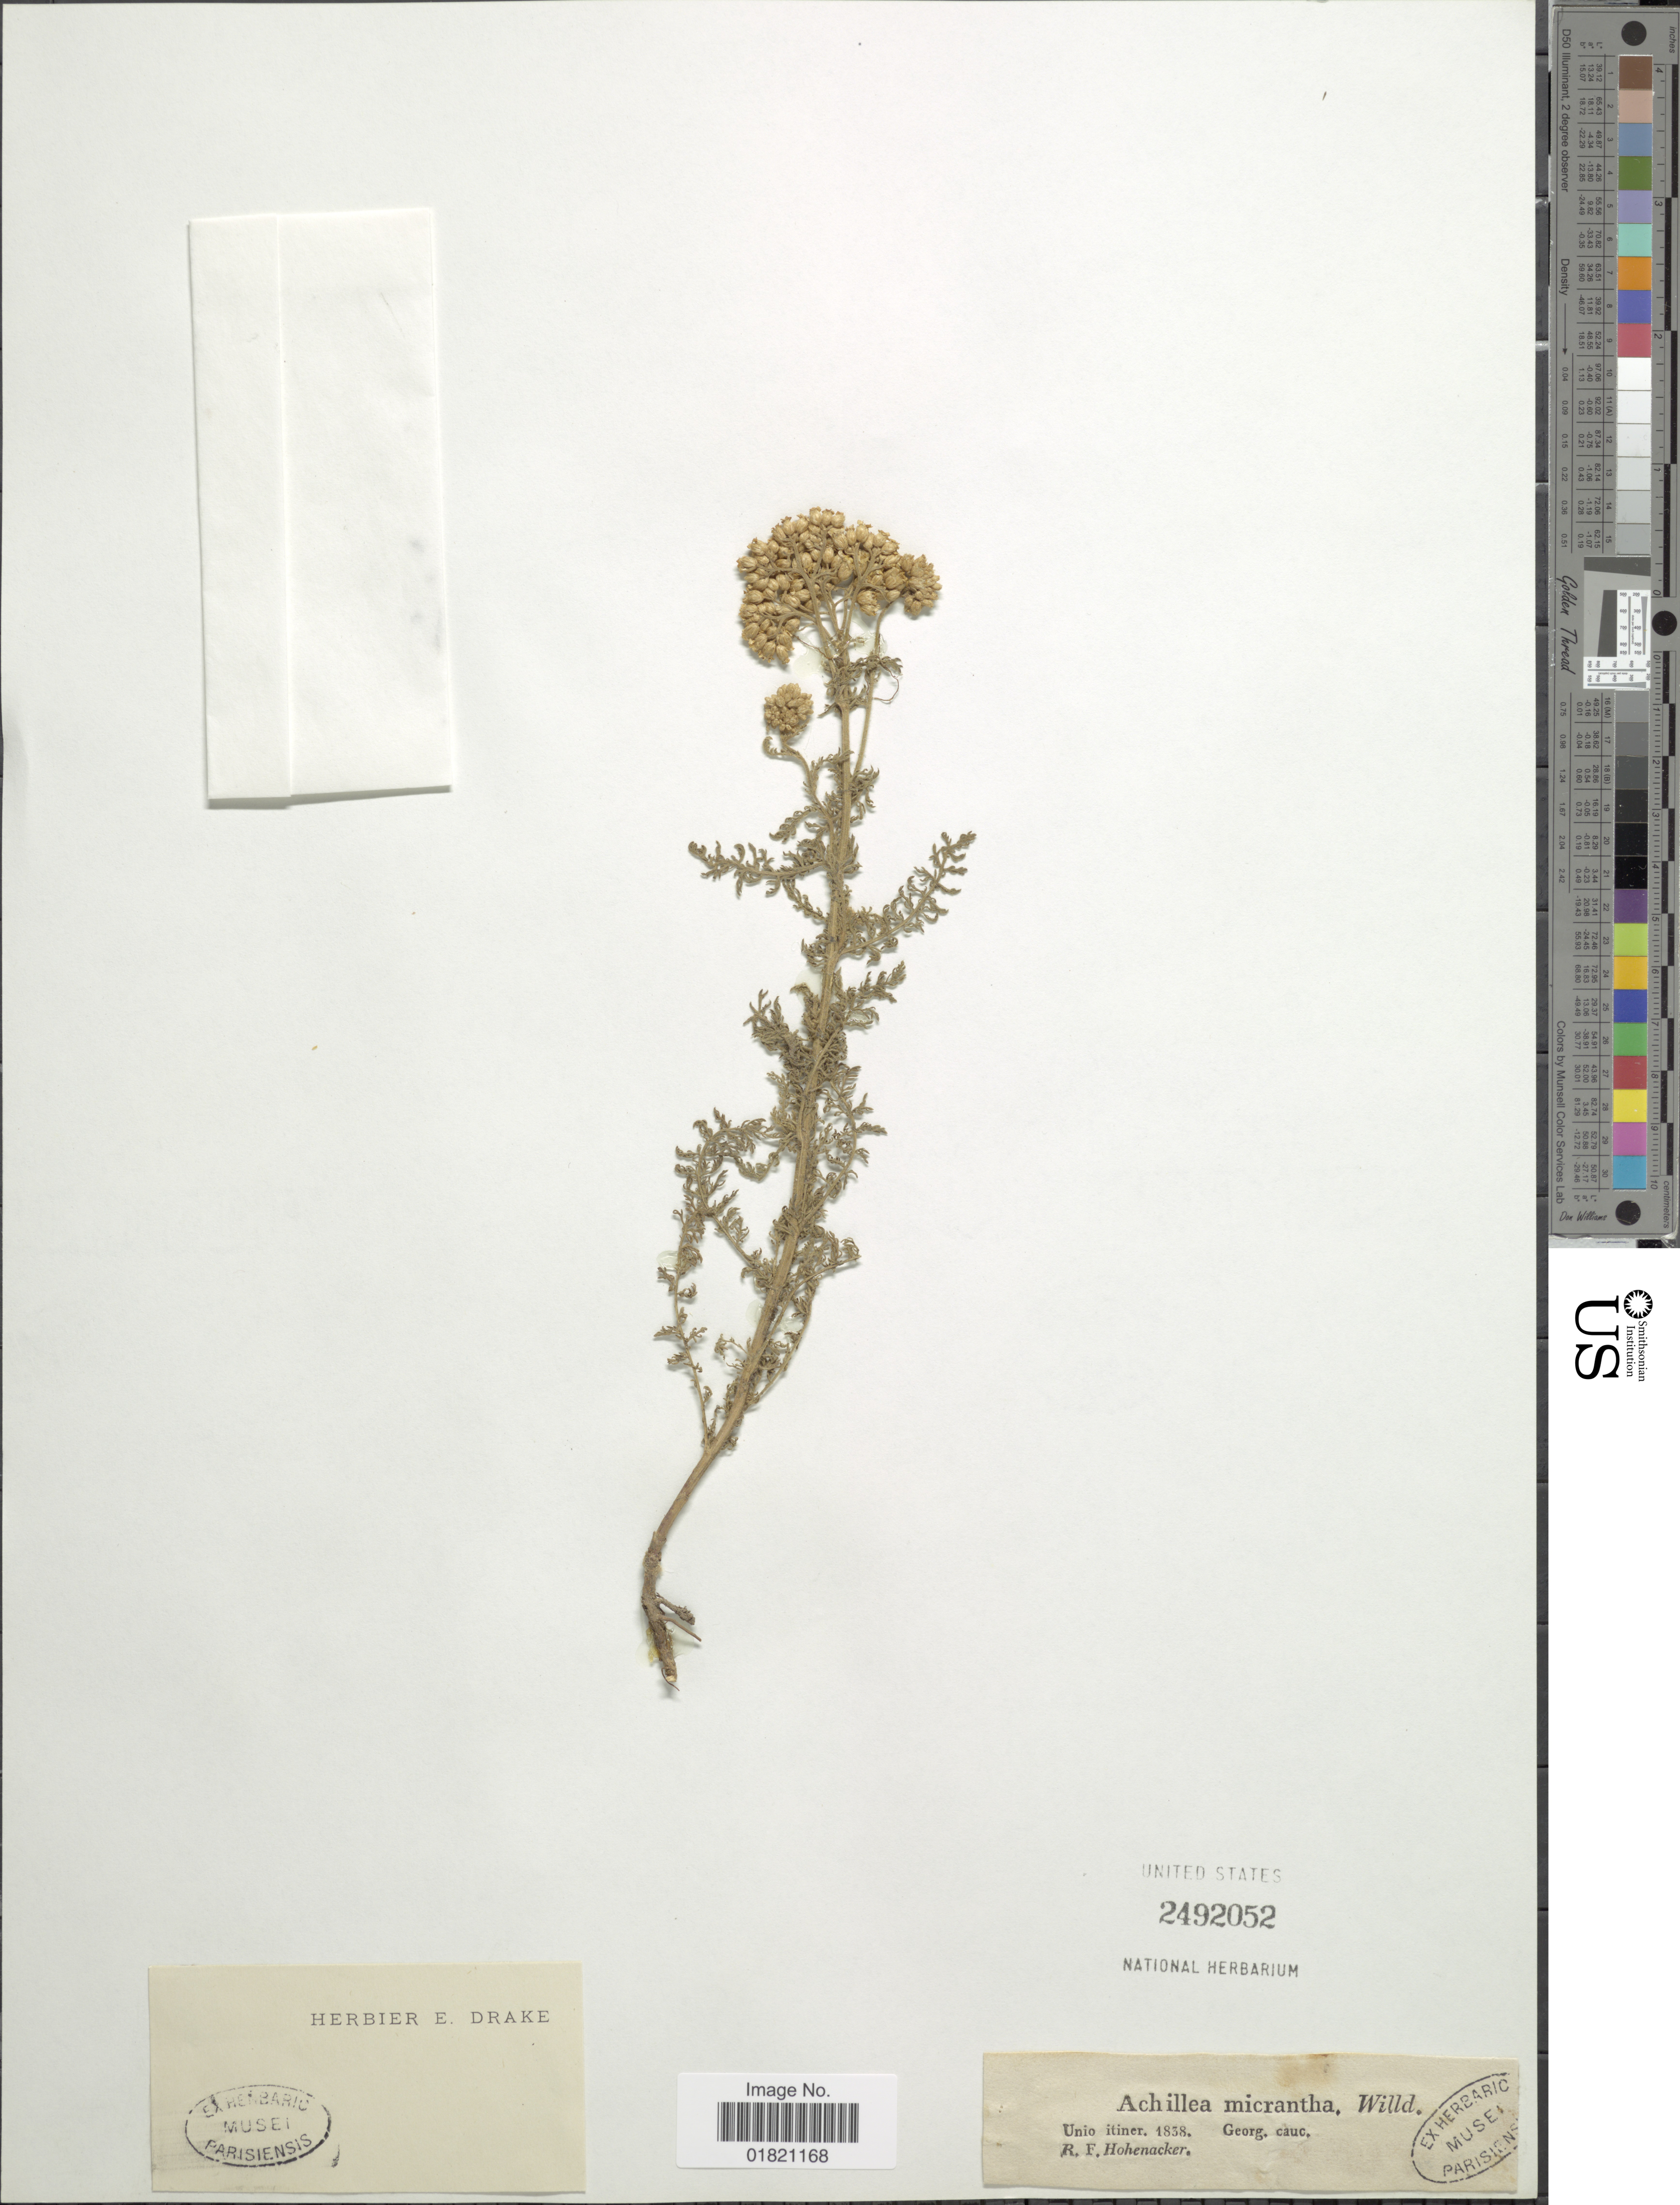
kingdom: Plantae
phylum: Tracheophyta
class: Magnoliopsida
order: Asterales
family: Asteraceae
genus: Achillea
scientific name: Achillea micrantha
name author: M. Bieb.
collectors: R. F. Hohenacker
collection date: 1858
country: Georgia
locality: Georg., Caucas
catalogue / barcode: US 2492052